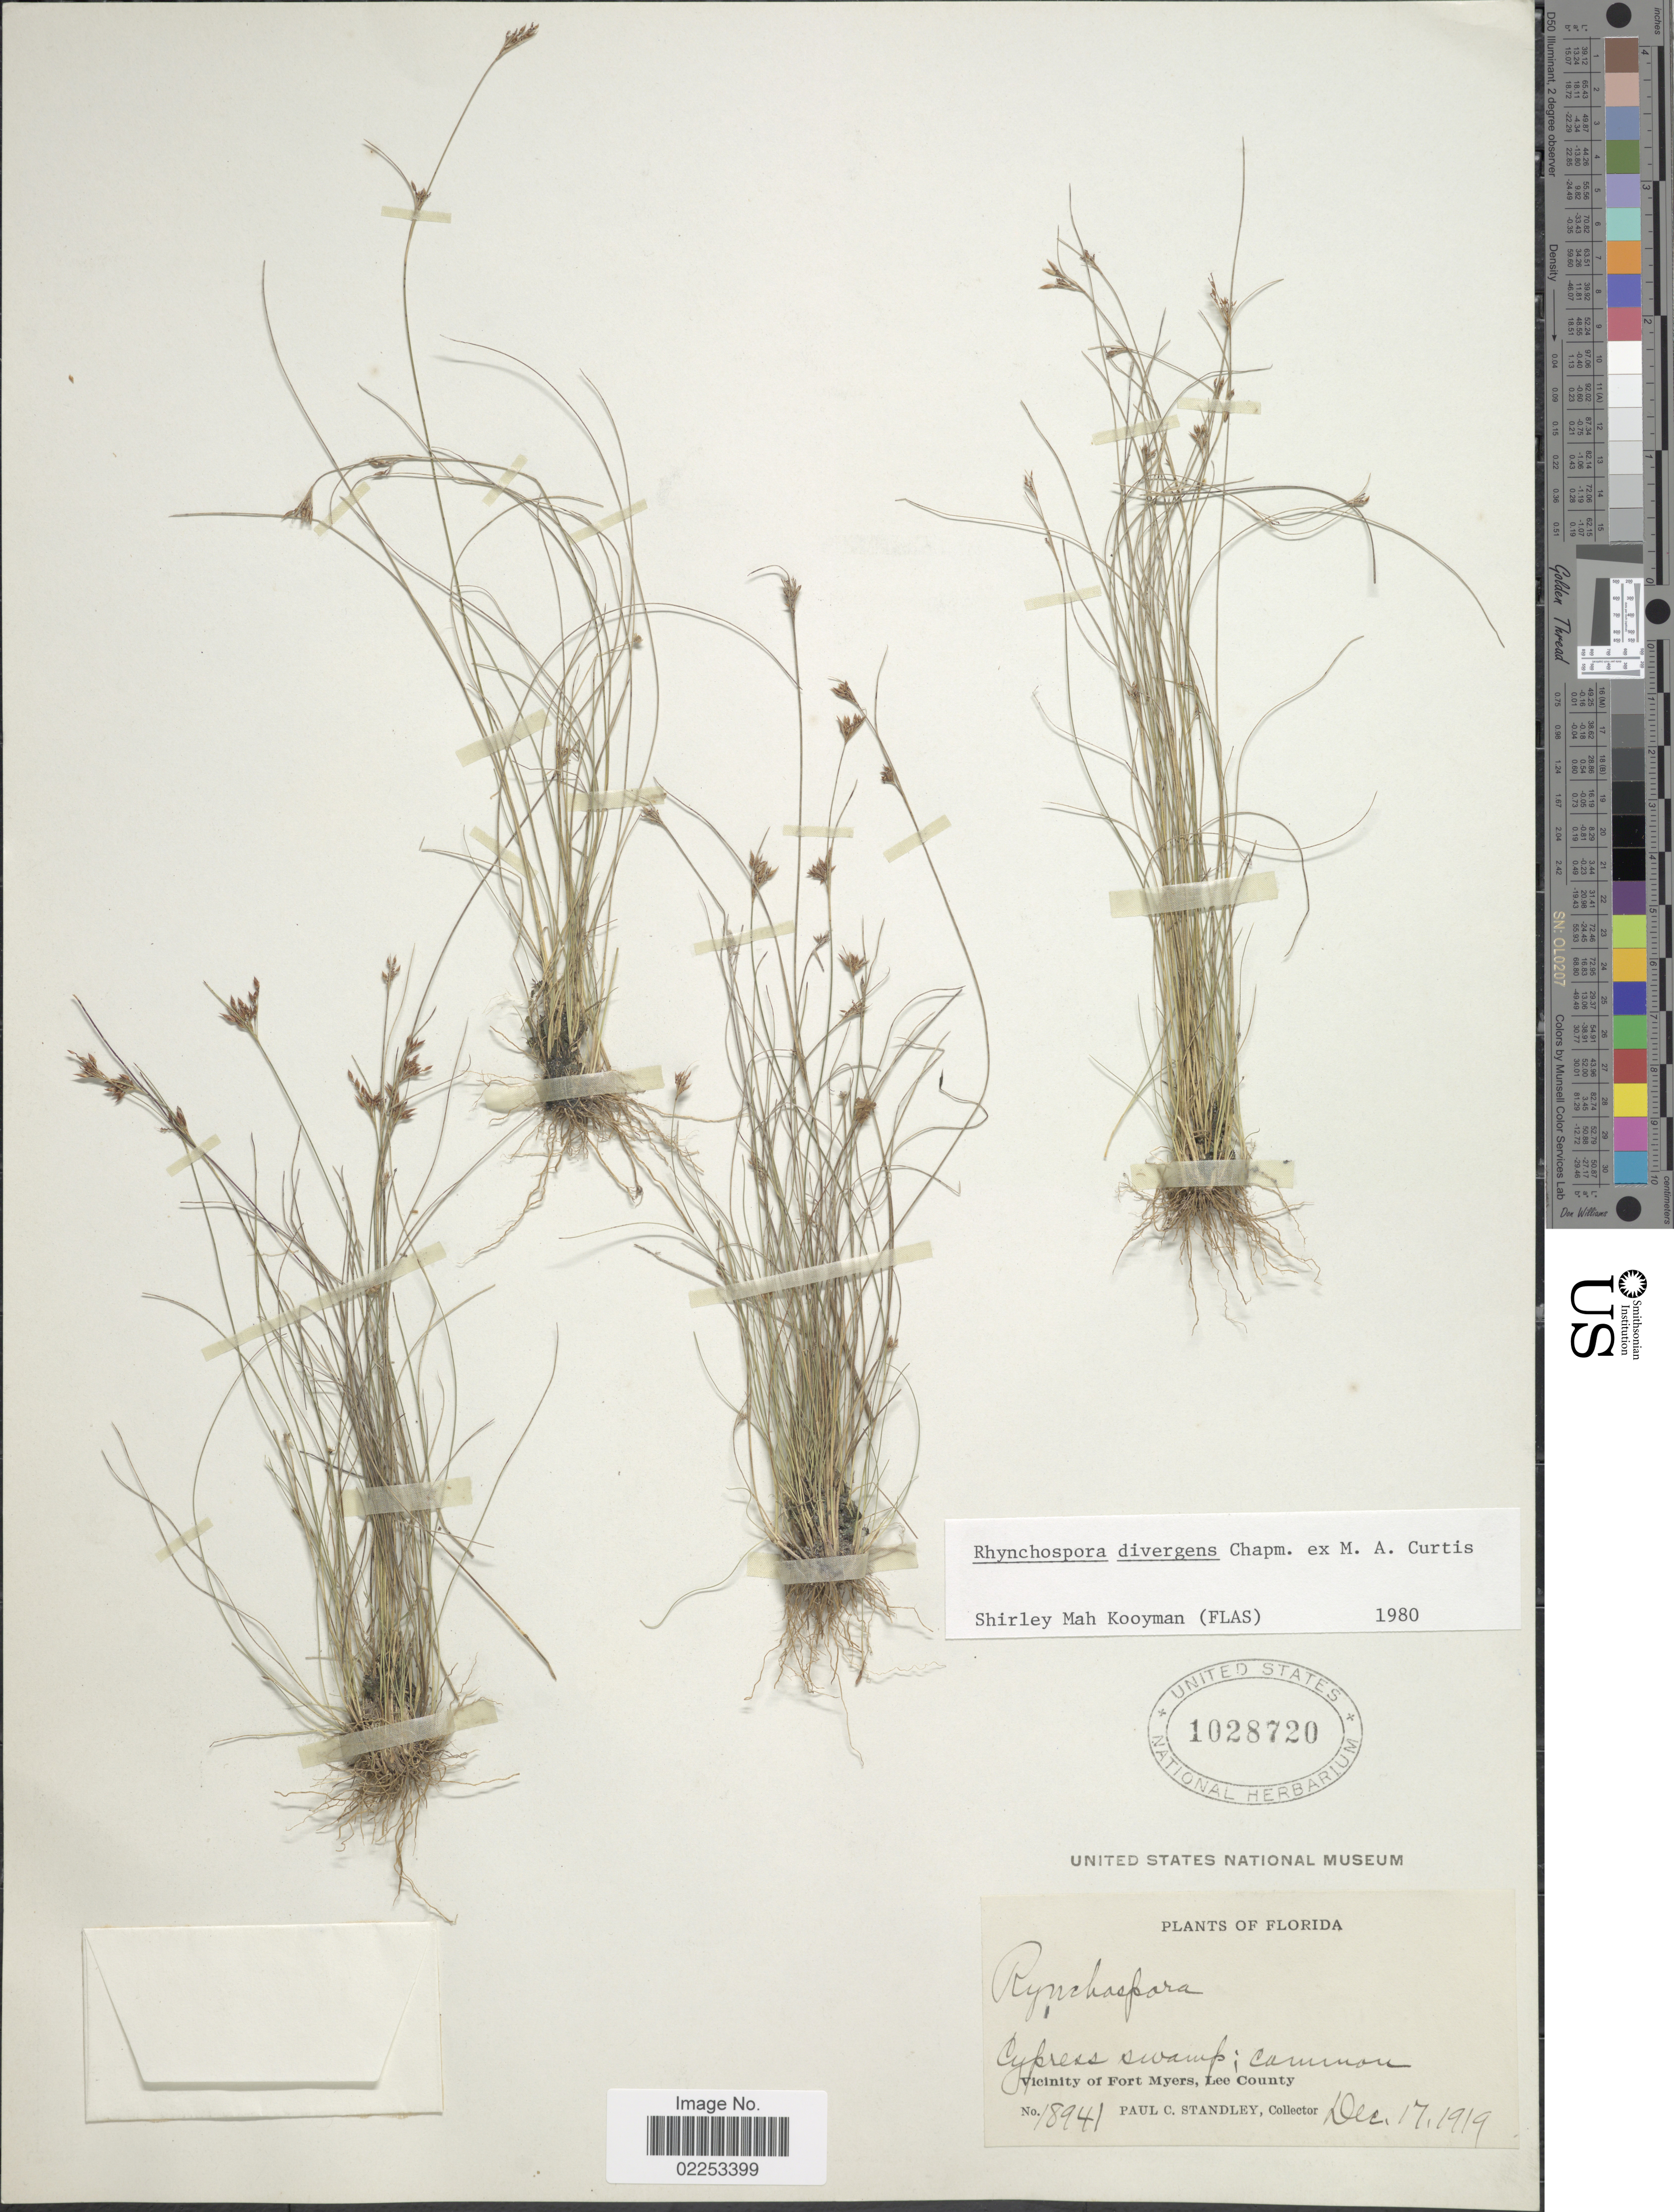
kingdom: Plantae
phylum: Tracheophyta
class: Liliopsida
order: Poales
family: Cyperaceae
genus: Rhynchospora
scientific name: Rhynchospora divergens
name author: Chapm. ex M.A. Curtis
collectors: P. C. Standley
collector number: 18941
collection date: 1919-12-17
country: United States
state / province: Florida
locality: Cypress swamp; common, Vicinity of Fort Myers, Lee County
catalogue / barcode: US 1028720